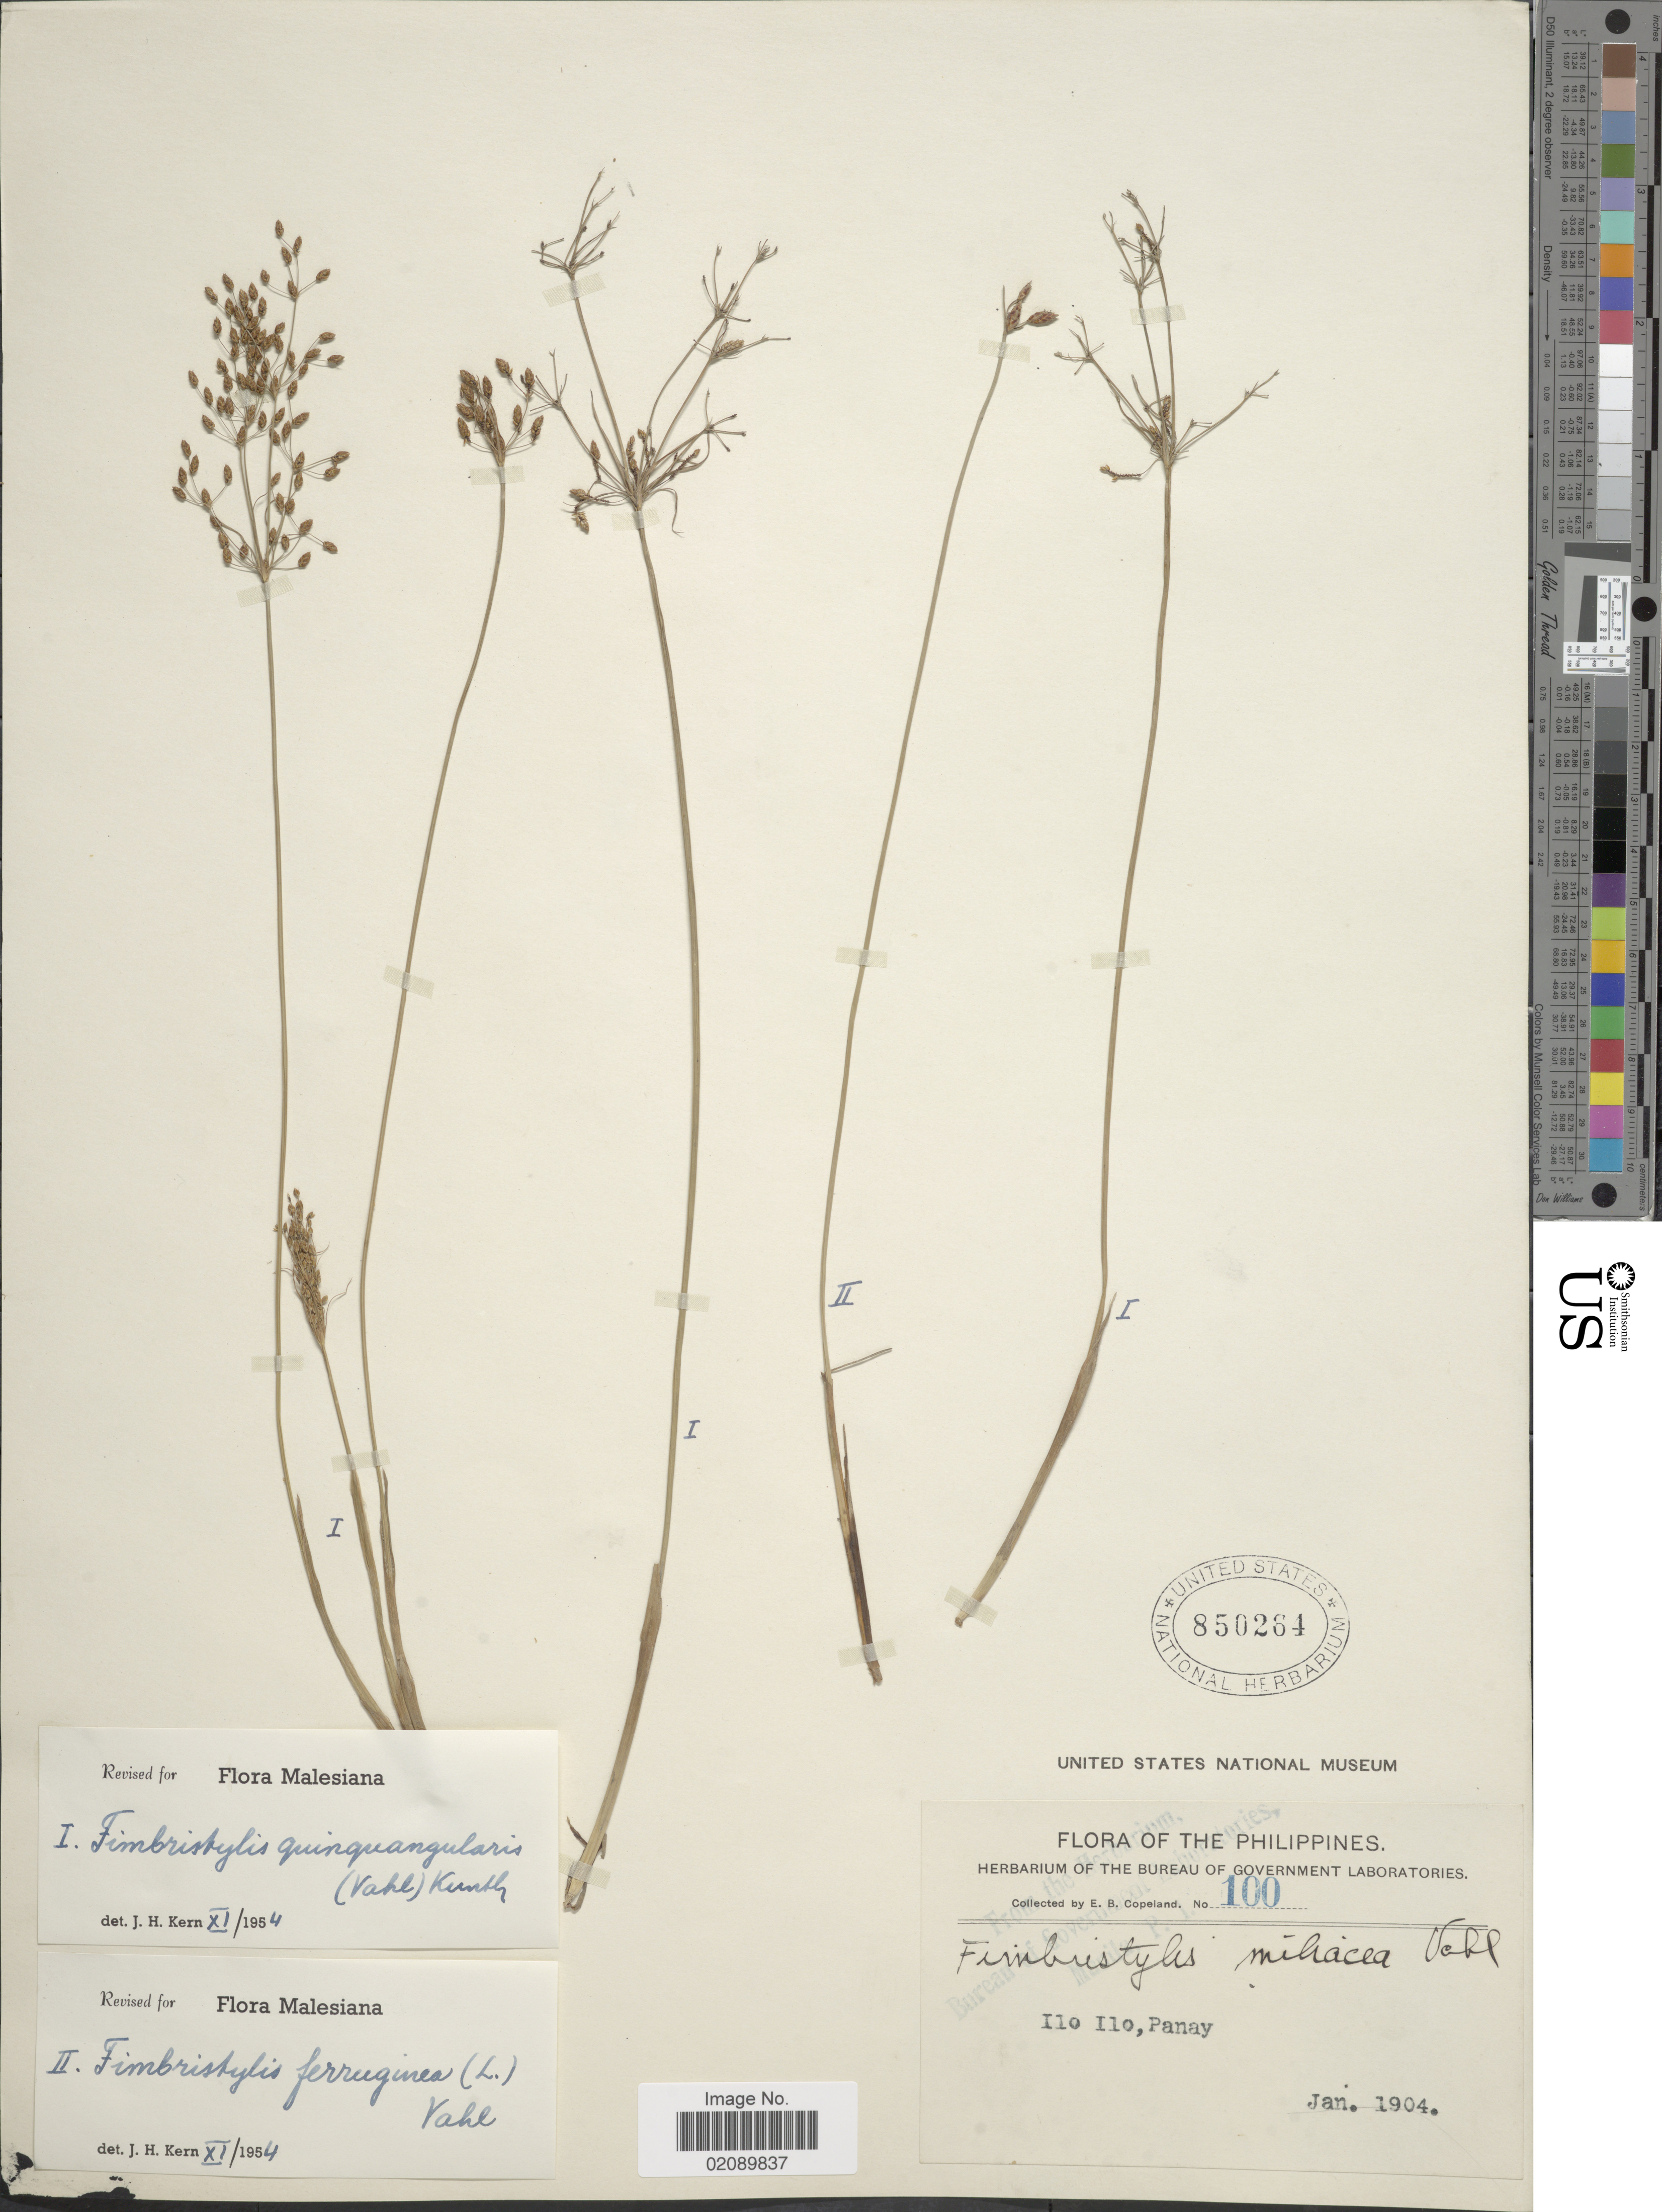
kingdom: Plantae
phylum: Tracheophyta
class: Liliopsida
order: Poales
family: Cyperaceae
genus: Fimbristylis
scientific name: Fimbristylis quinquangularis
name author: (Vahl) Kunth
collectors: E. B. Copeland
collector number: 100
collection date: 1904-01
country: Philippines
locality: Iloilo City, Panay island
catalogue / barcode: US 850264